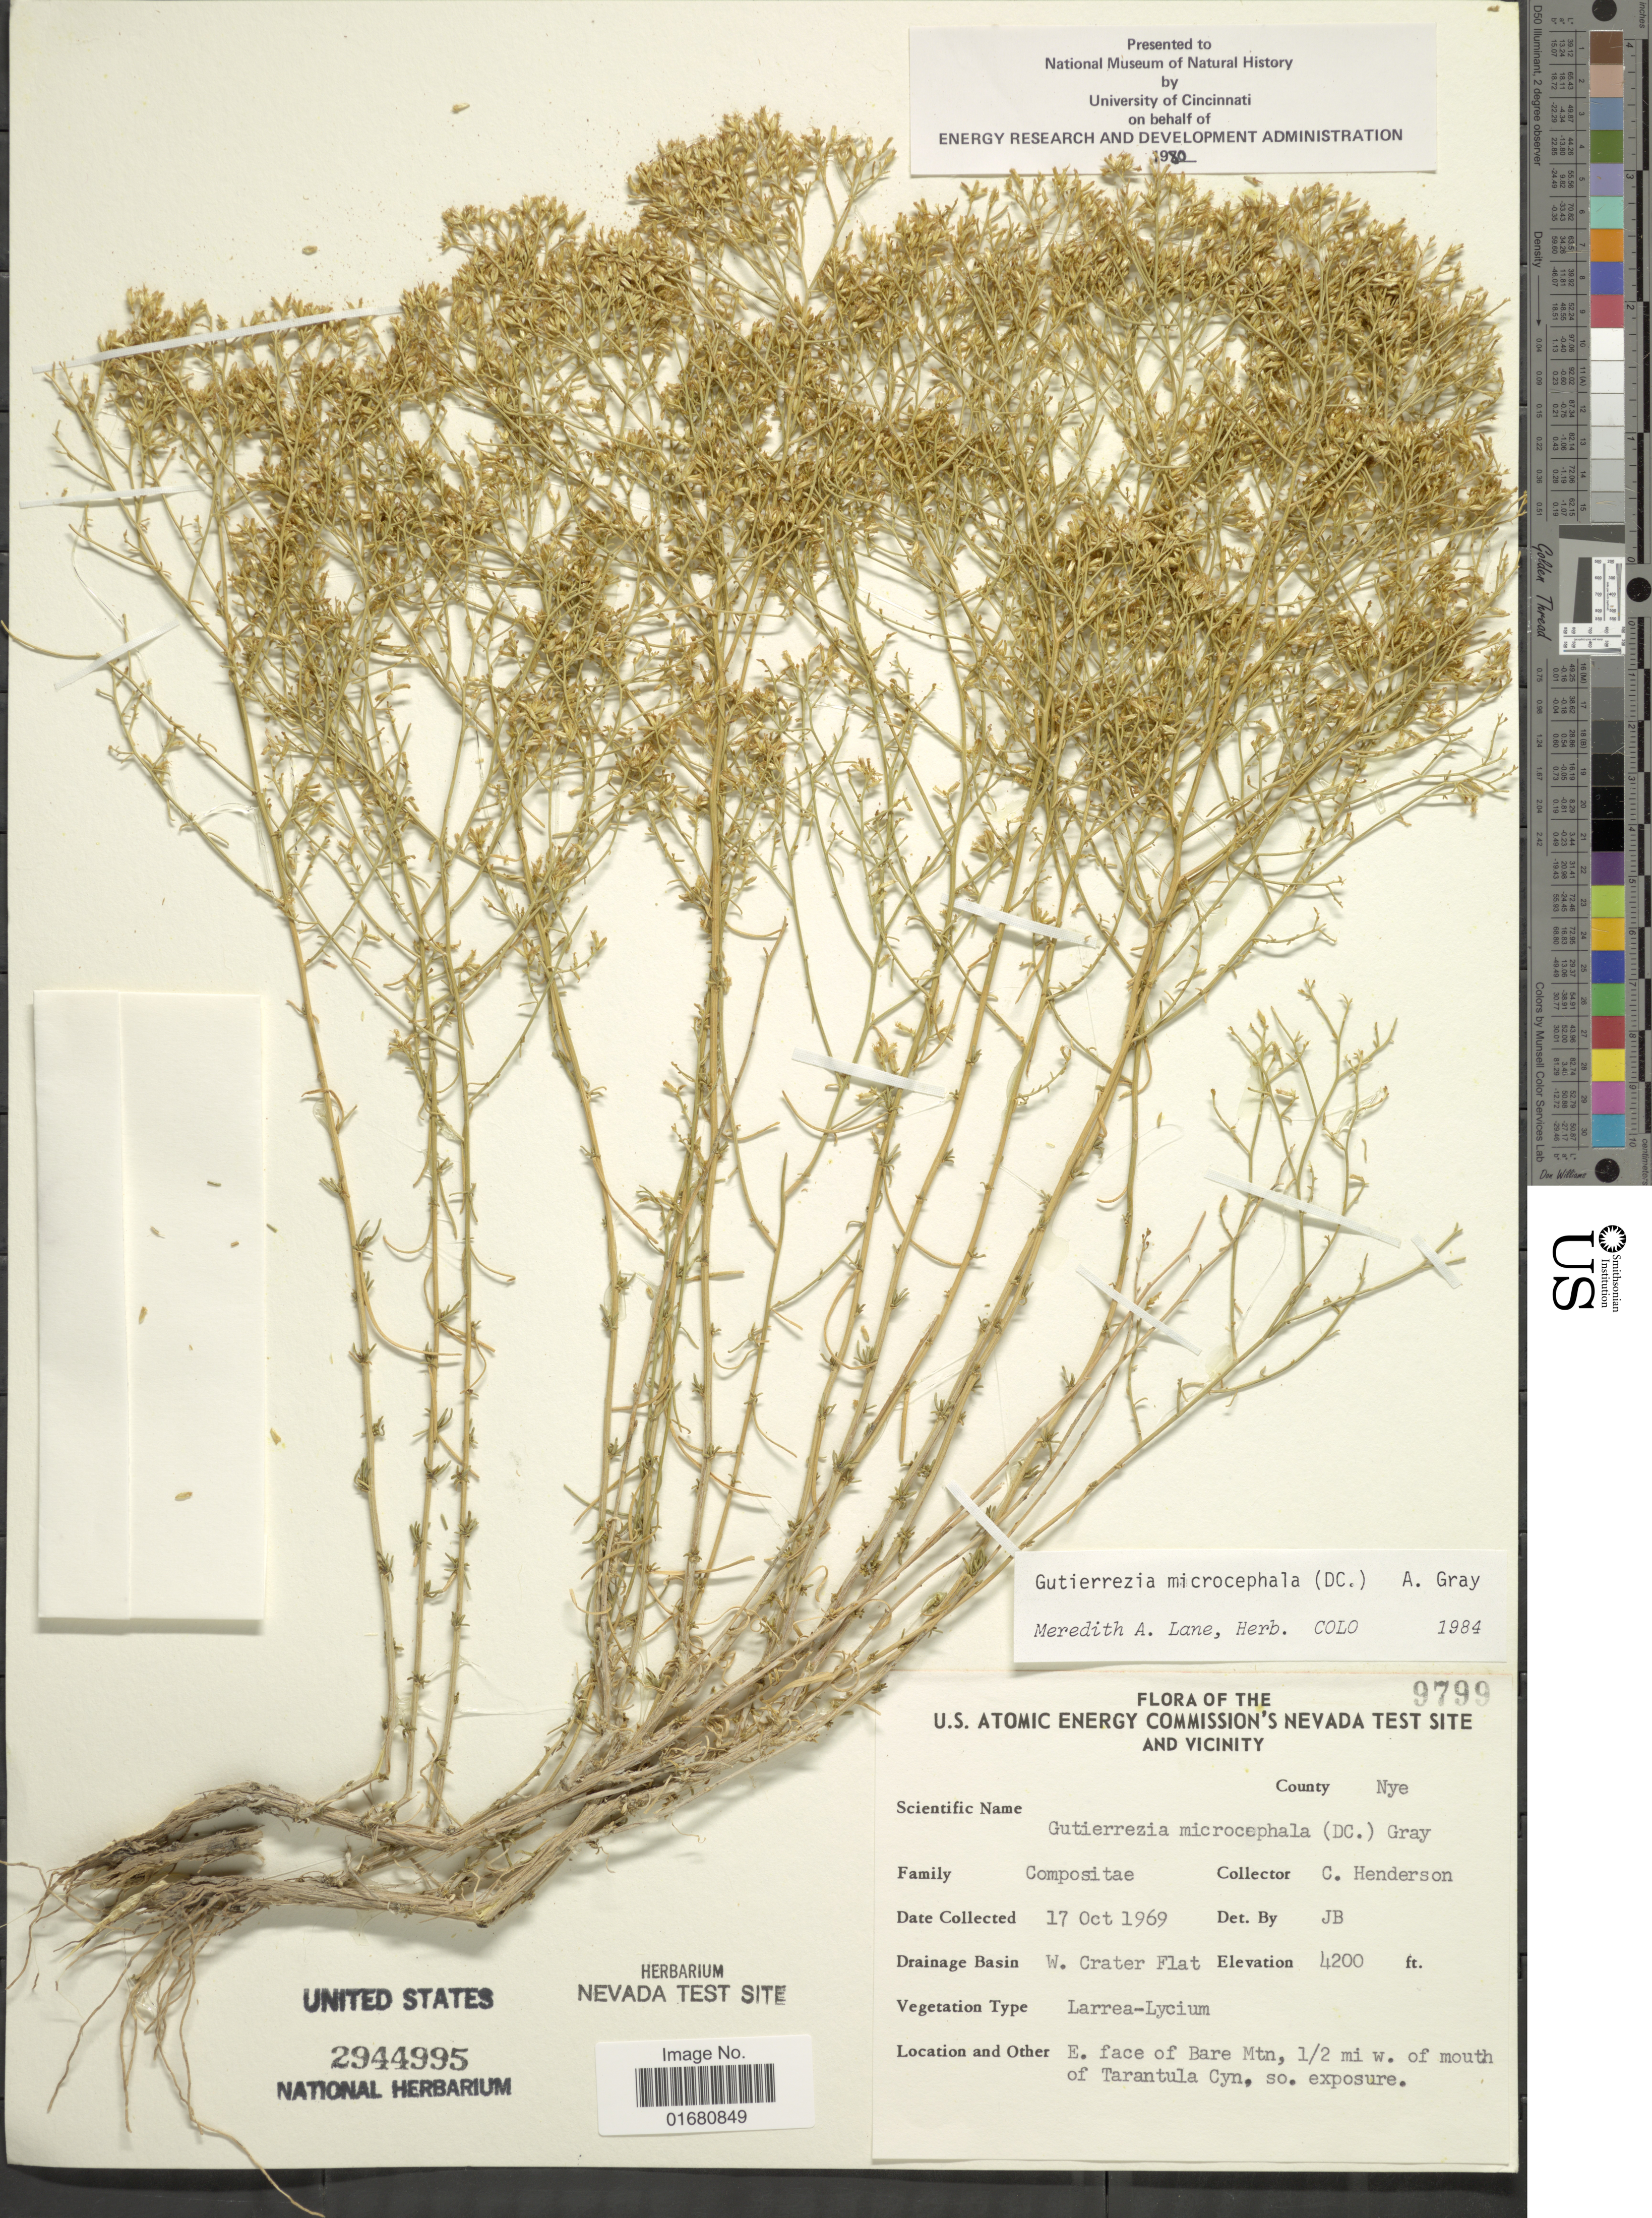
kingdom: Plantae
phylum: Tracheophyta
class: Magnoliopsida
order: Asterales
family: Asteraceae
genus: Gutierrezia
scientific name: Gutierrezia microcephala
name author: (DC.) A. Gray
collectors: C. Henderson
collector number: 9799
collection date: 1969-10-17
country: United States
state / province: Nevada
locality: U.S. Atomic Energy Commission's Nevada test site and Vicinity, Drainage Basin: W. Crater Flat, E. face of Bare Mtn. ½ mi. w. of mouth of Tarantula Cyn, so. exposure., County Nye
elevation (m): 1280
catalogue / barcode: US 2944995